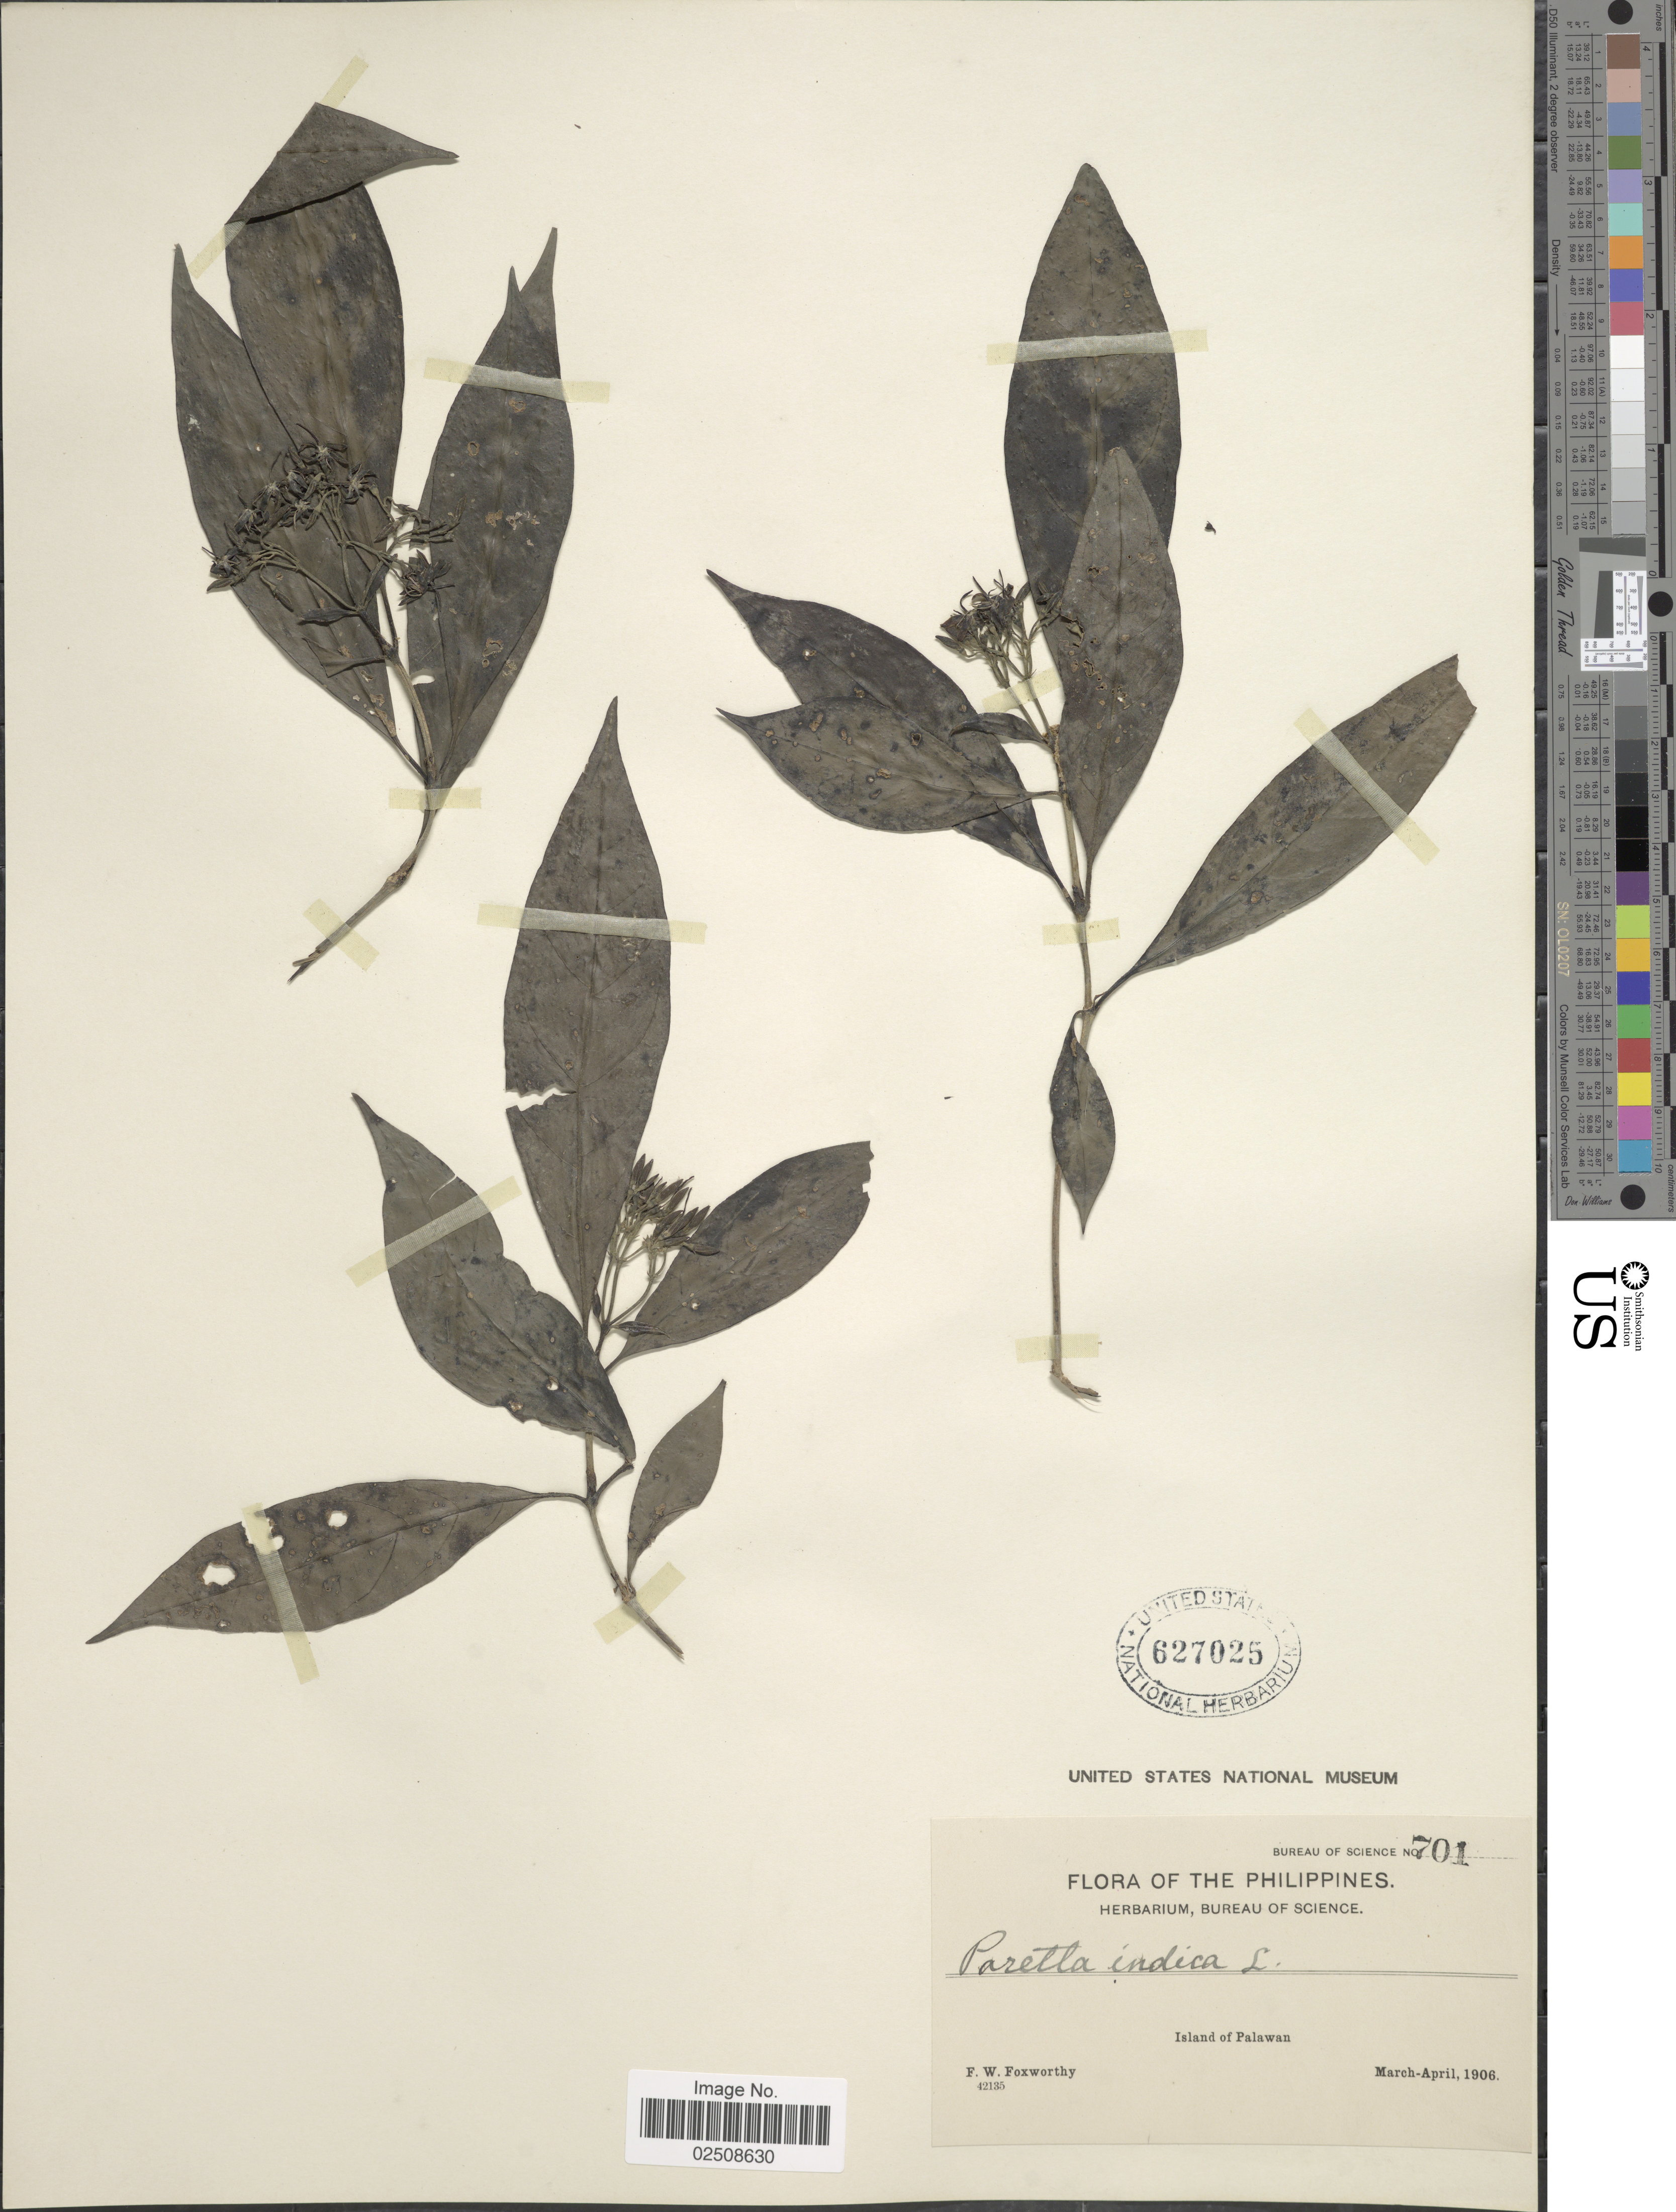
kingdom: Plantae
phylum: Tracheophyta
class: Magnoliopsida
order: Gentianales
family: Rubiaceae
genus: Pavetta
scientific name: Pavetta indica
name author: L.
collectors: F. W. Foxworthy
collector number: Bureau of Science 701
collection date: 1906-03/1906-04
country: Philippines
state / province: Mimaropa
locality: Island of Palawan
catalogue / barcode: US 627025